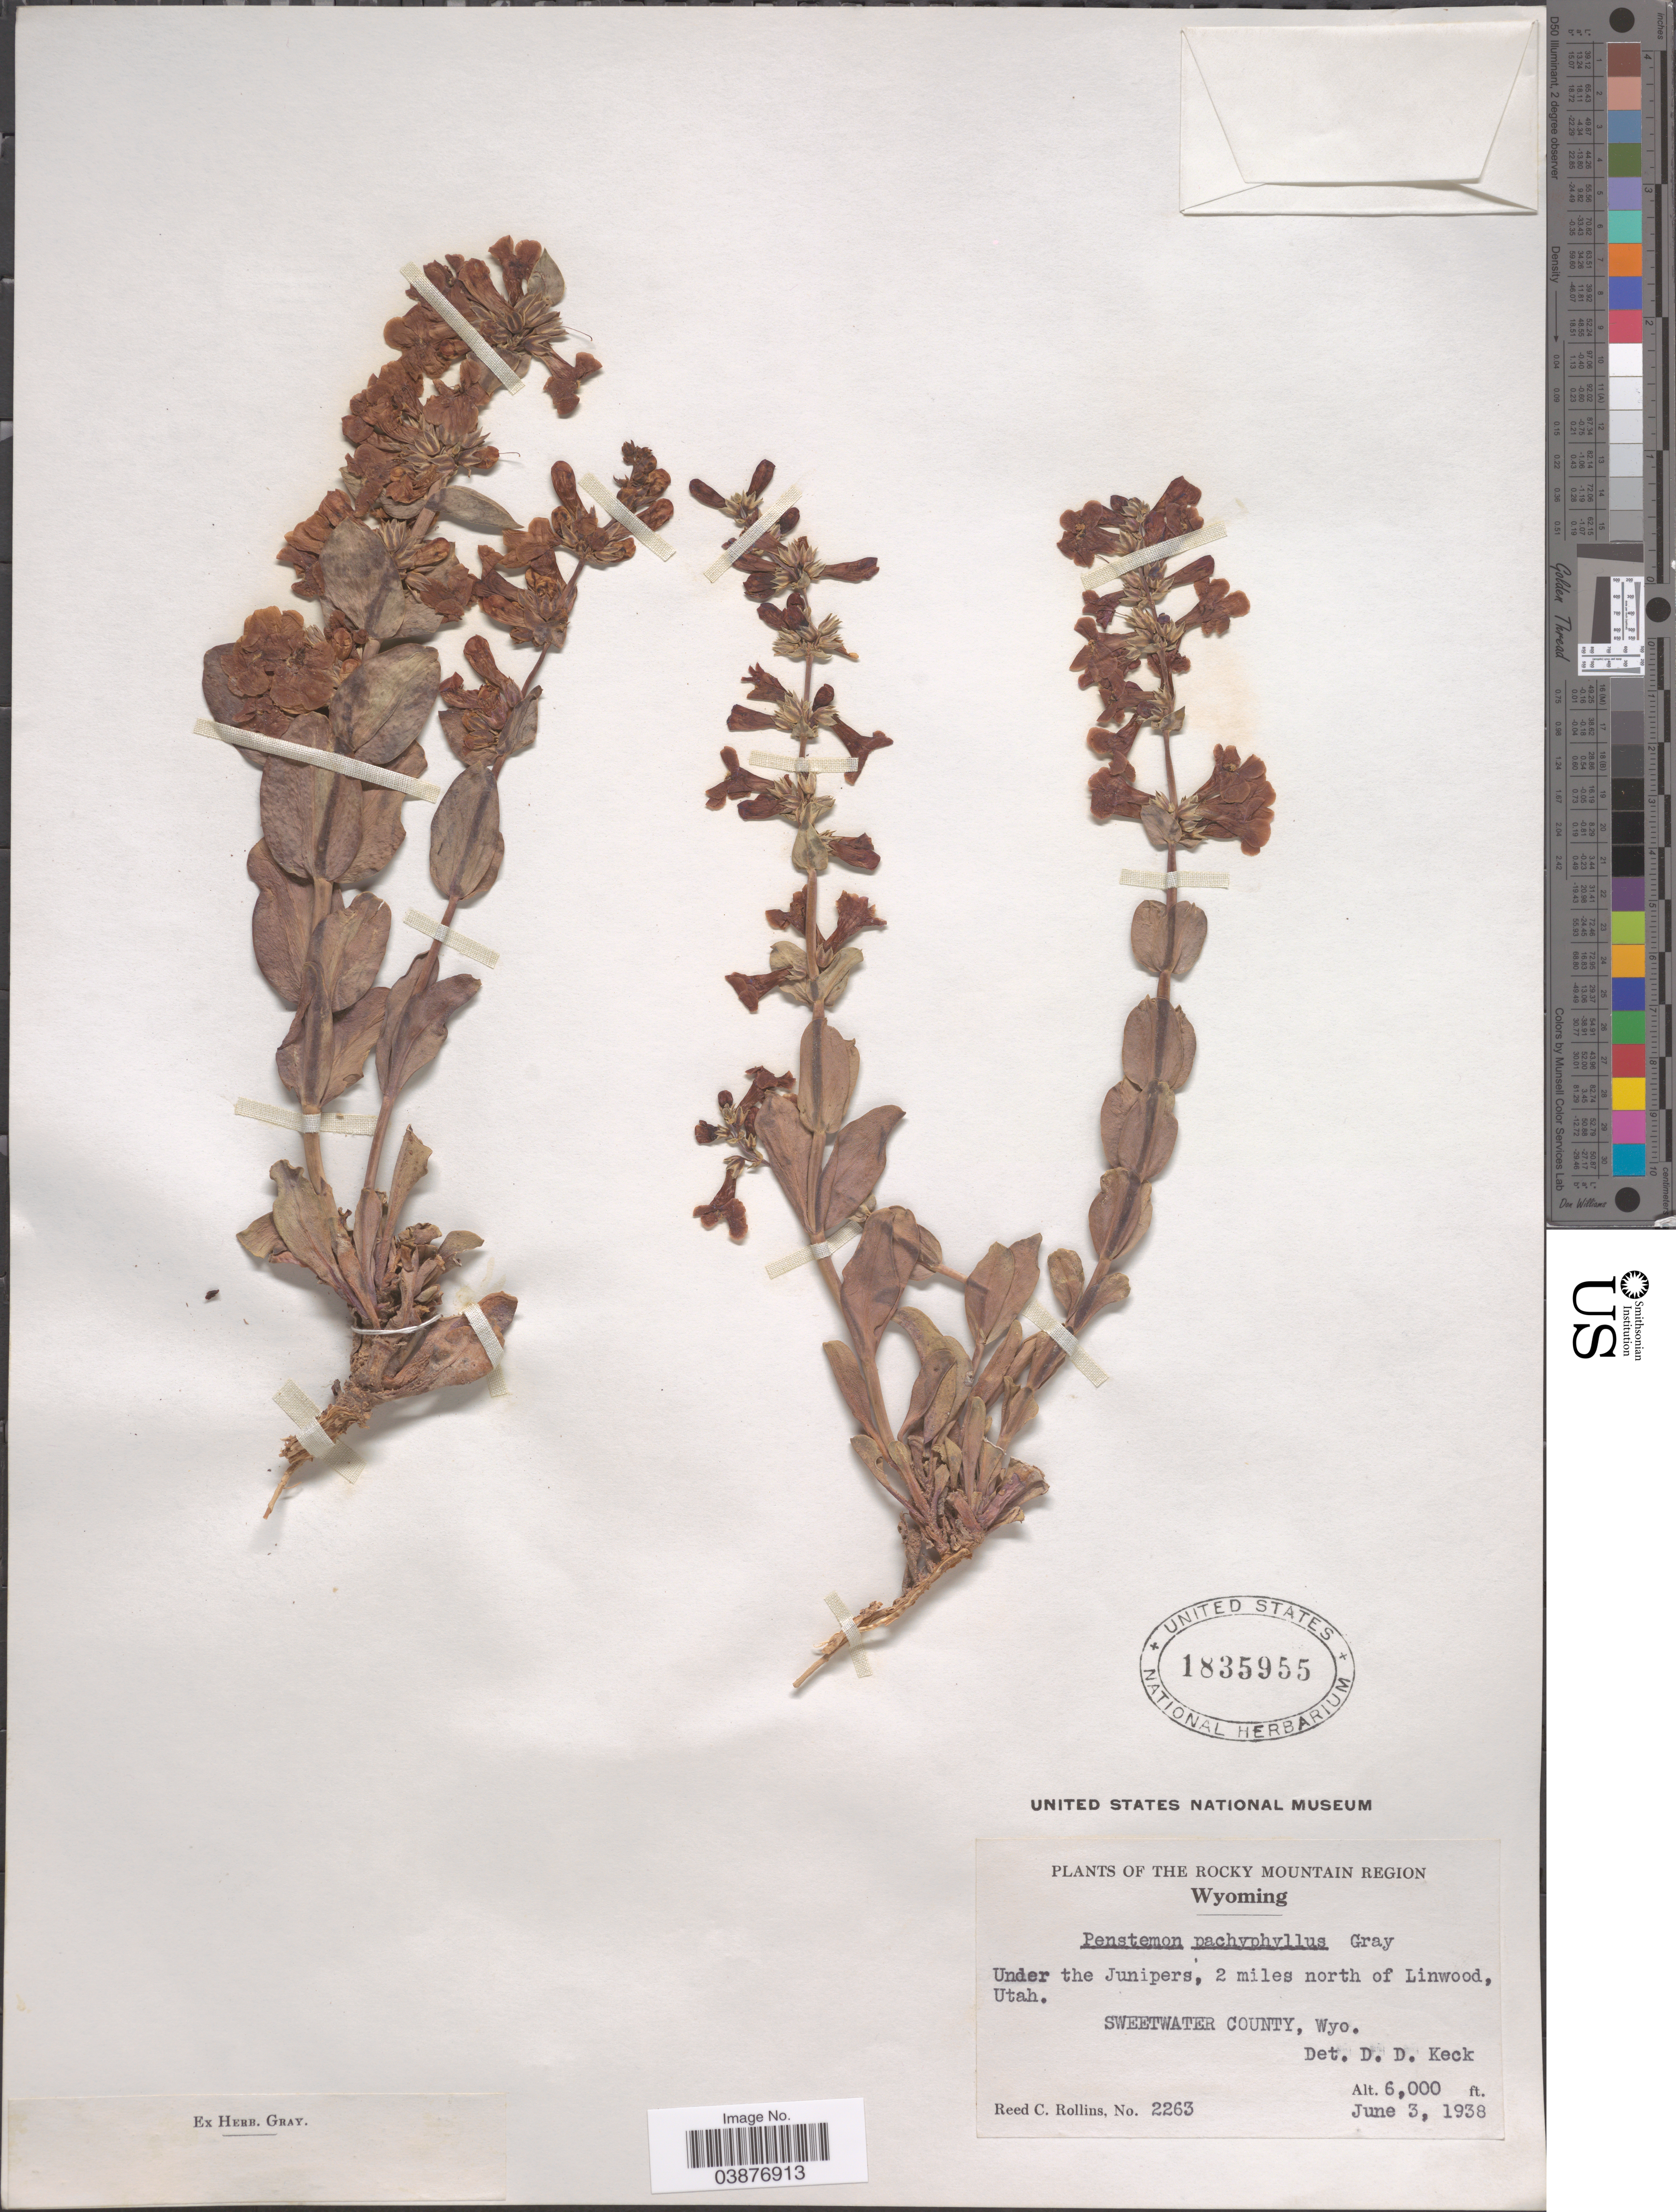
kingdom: Plantae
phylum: Tracheophyta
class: Magnoliopsida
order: Lamiales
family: Plantaginaceae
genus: Penstemon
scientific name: Penstemon pachyphyllus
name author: A. Gray ex Rydb.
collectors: R. C. Rollins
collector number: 2263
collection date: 1938-06-03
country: United States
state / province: Wyoming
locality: Under the Junipers, 2 miles north of Linwood. Sweetwater County.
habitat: under the junipers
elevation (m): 1829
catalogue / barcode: US 1835955